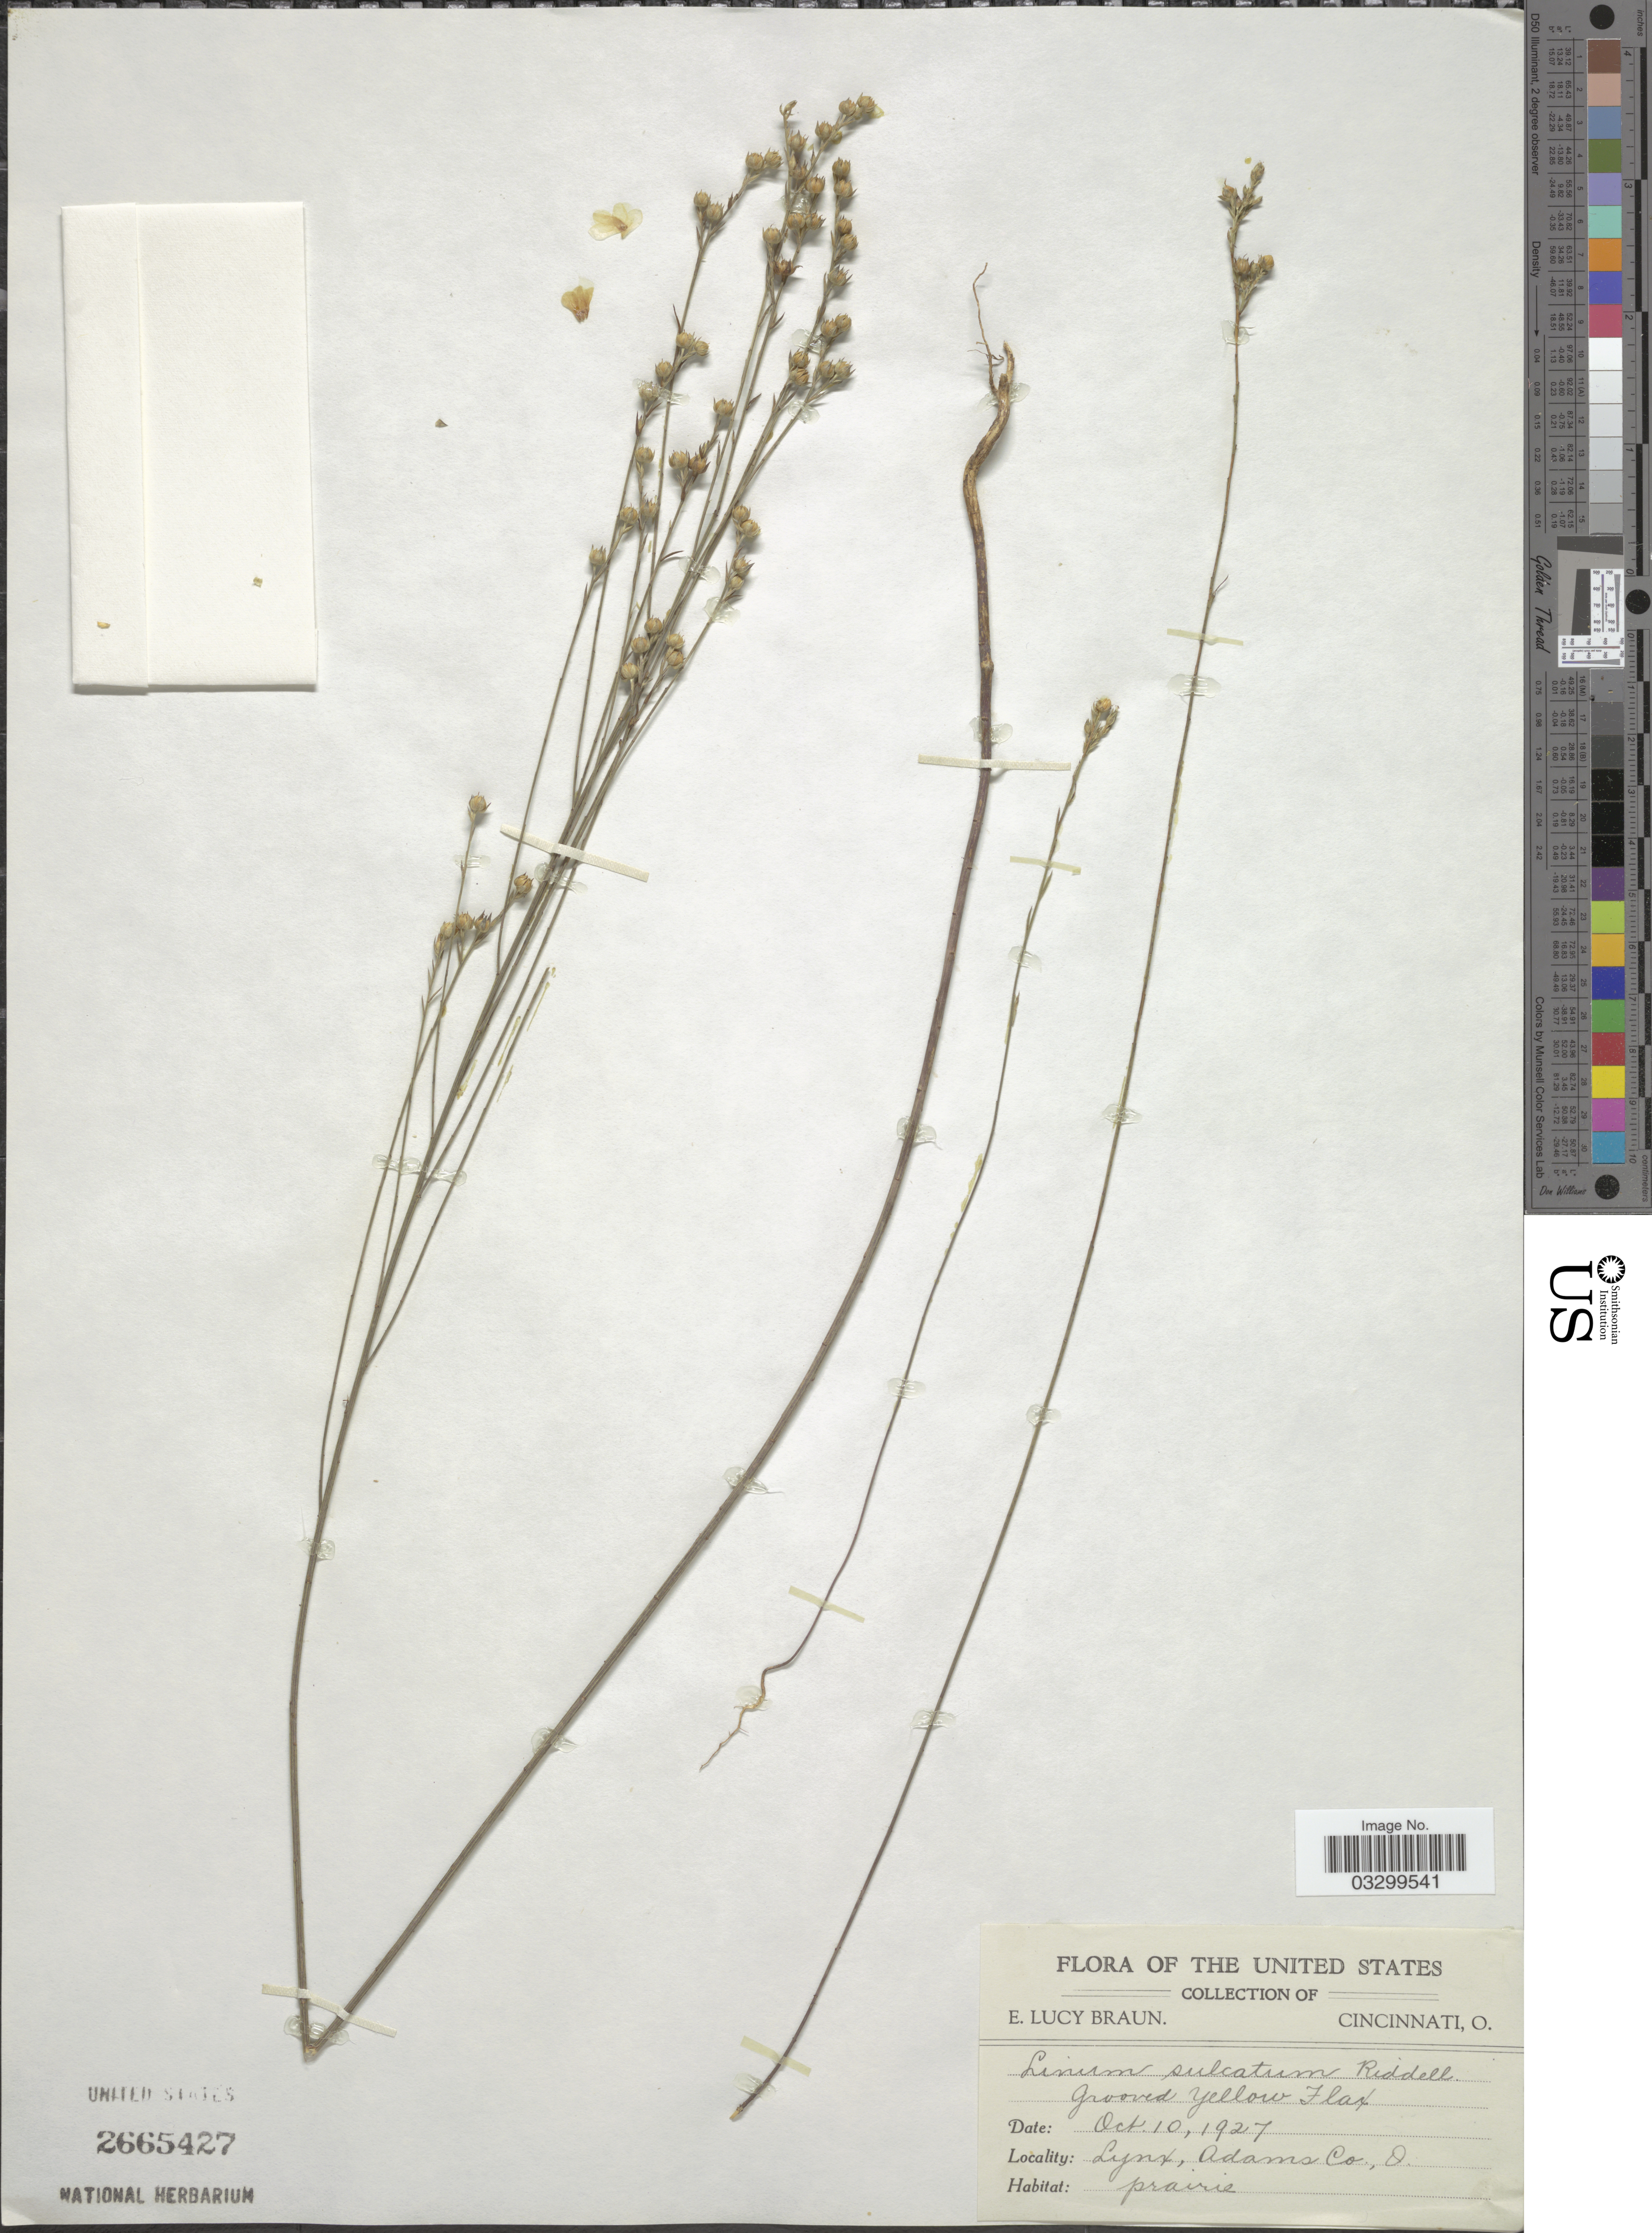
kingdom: Plantae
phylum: Tracheophyta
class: Magnoliopsida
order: Malpighiales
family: Linaceae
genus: Linum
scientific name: Linum sulcatum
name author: Riddell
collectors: E. L. Braun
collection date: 1927-10-10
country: United States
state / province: Ohio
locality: Lynx, Adams Co.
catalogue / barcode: US 2665427